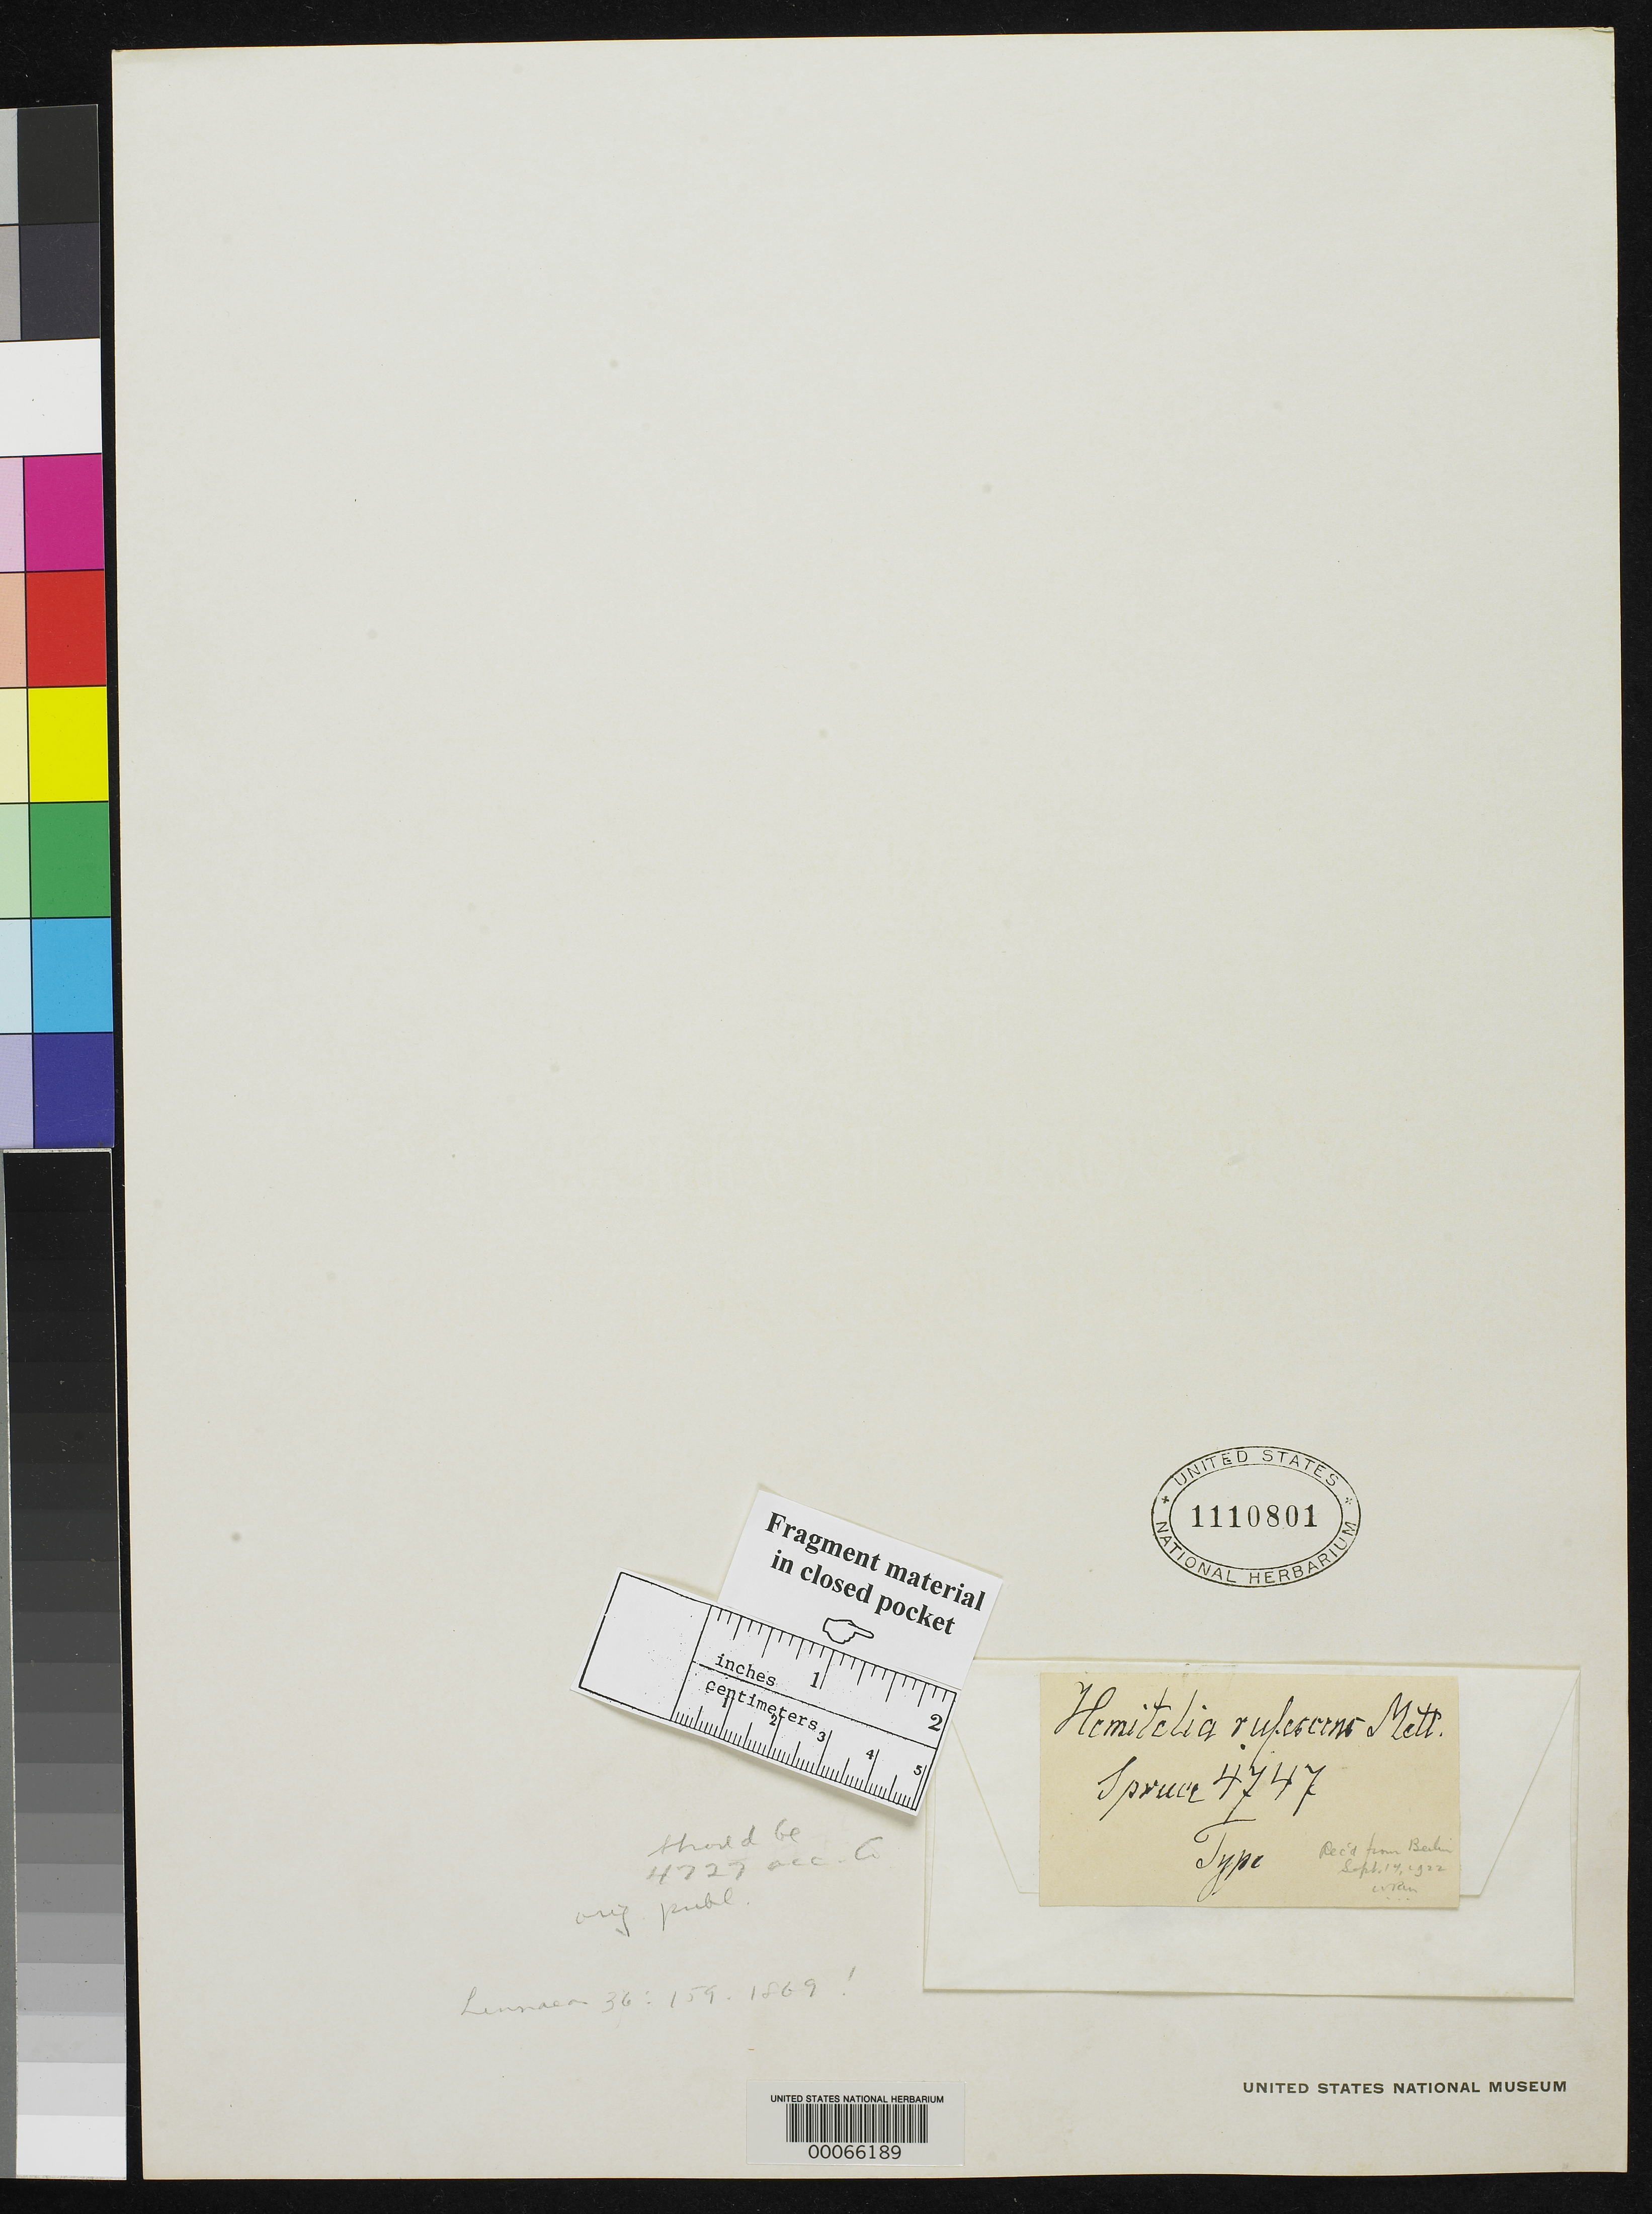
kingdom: Plantae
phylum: Tracheophyta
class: Polypodiopsida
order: Cyatheales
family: Cyatheaceae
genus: Hemitelia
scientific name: Hemitelia rufescens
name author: Mett. ex Kuhn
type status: Type Fragment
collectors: R. Spruce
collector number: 4727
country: Peru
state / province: San Martín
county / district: Mariscal Cáceres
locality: Rio Huallaga, margen Derecha del; Balsa Probana; dtto. Tocache Nuevo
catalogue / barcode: US 1110801